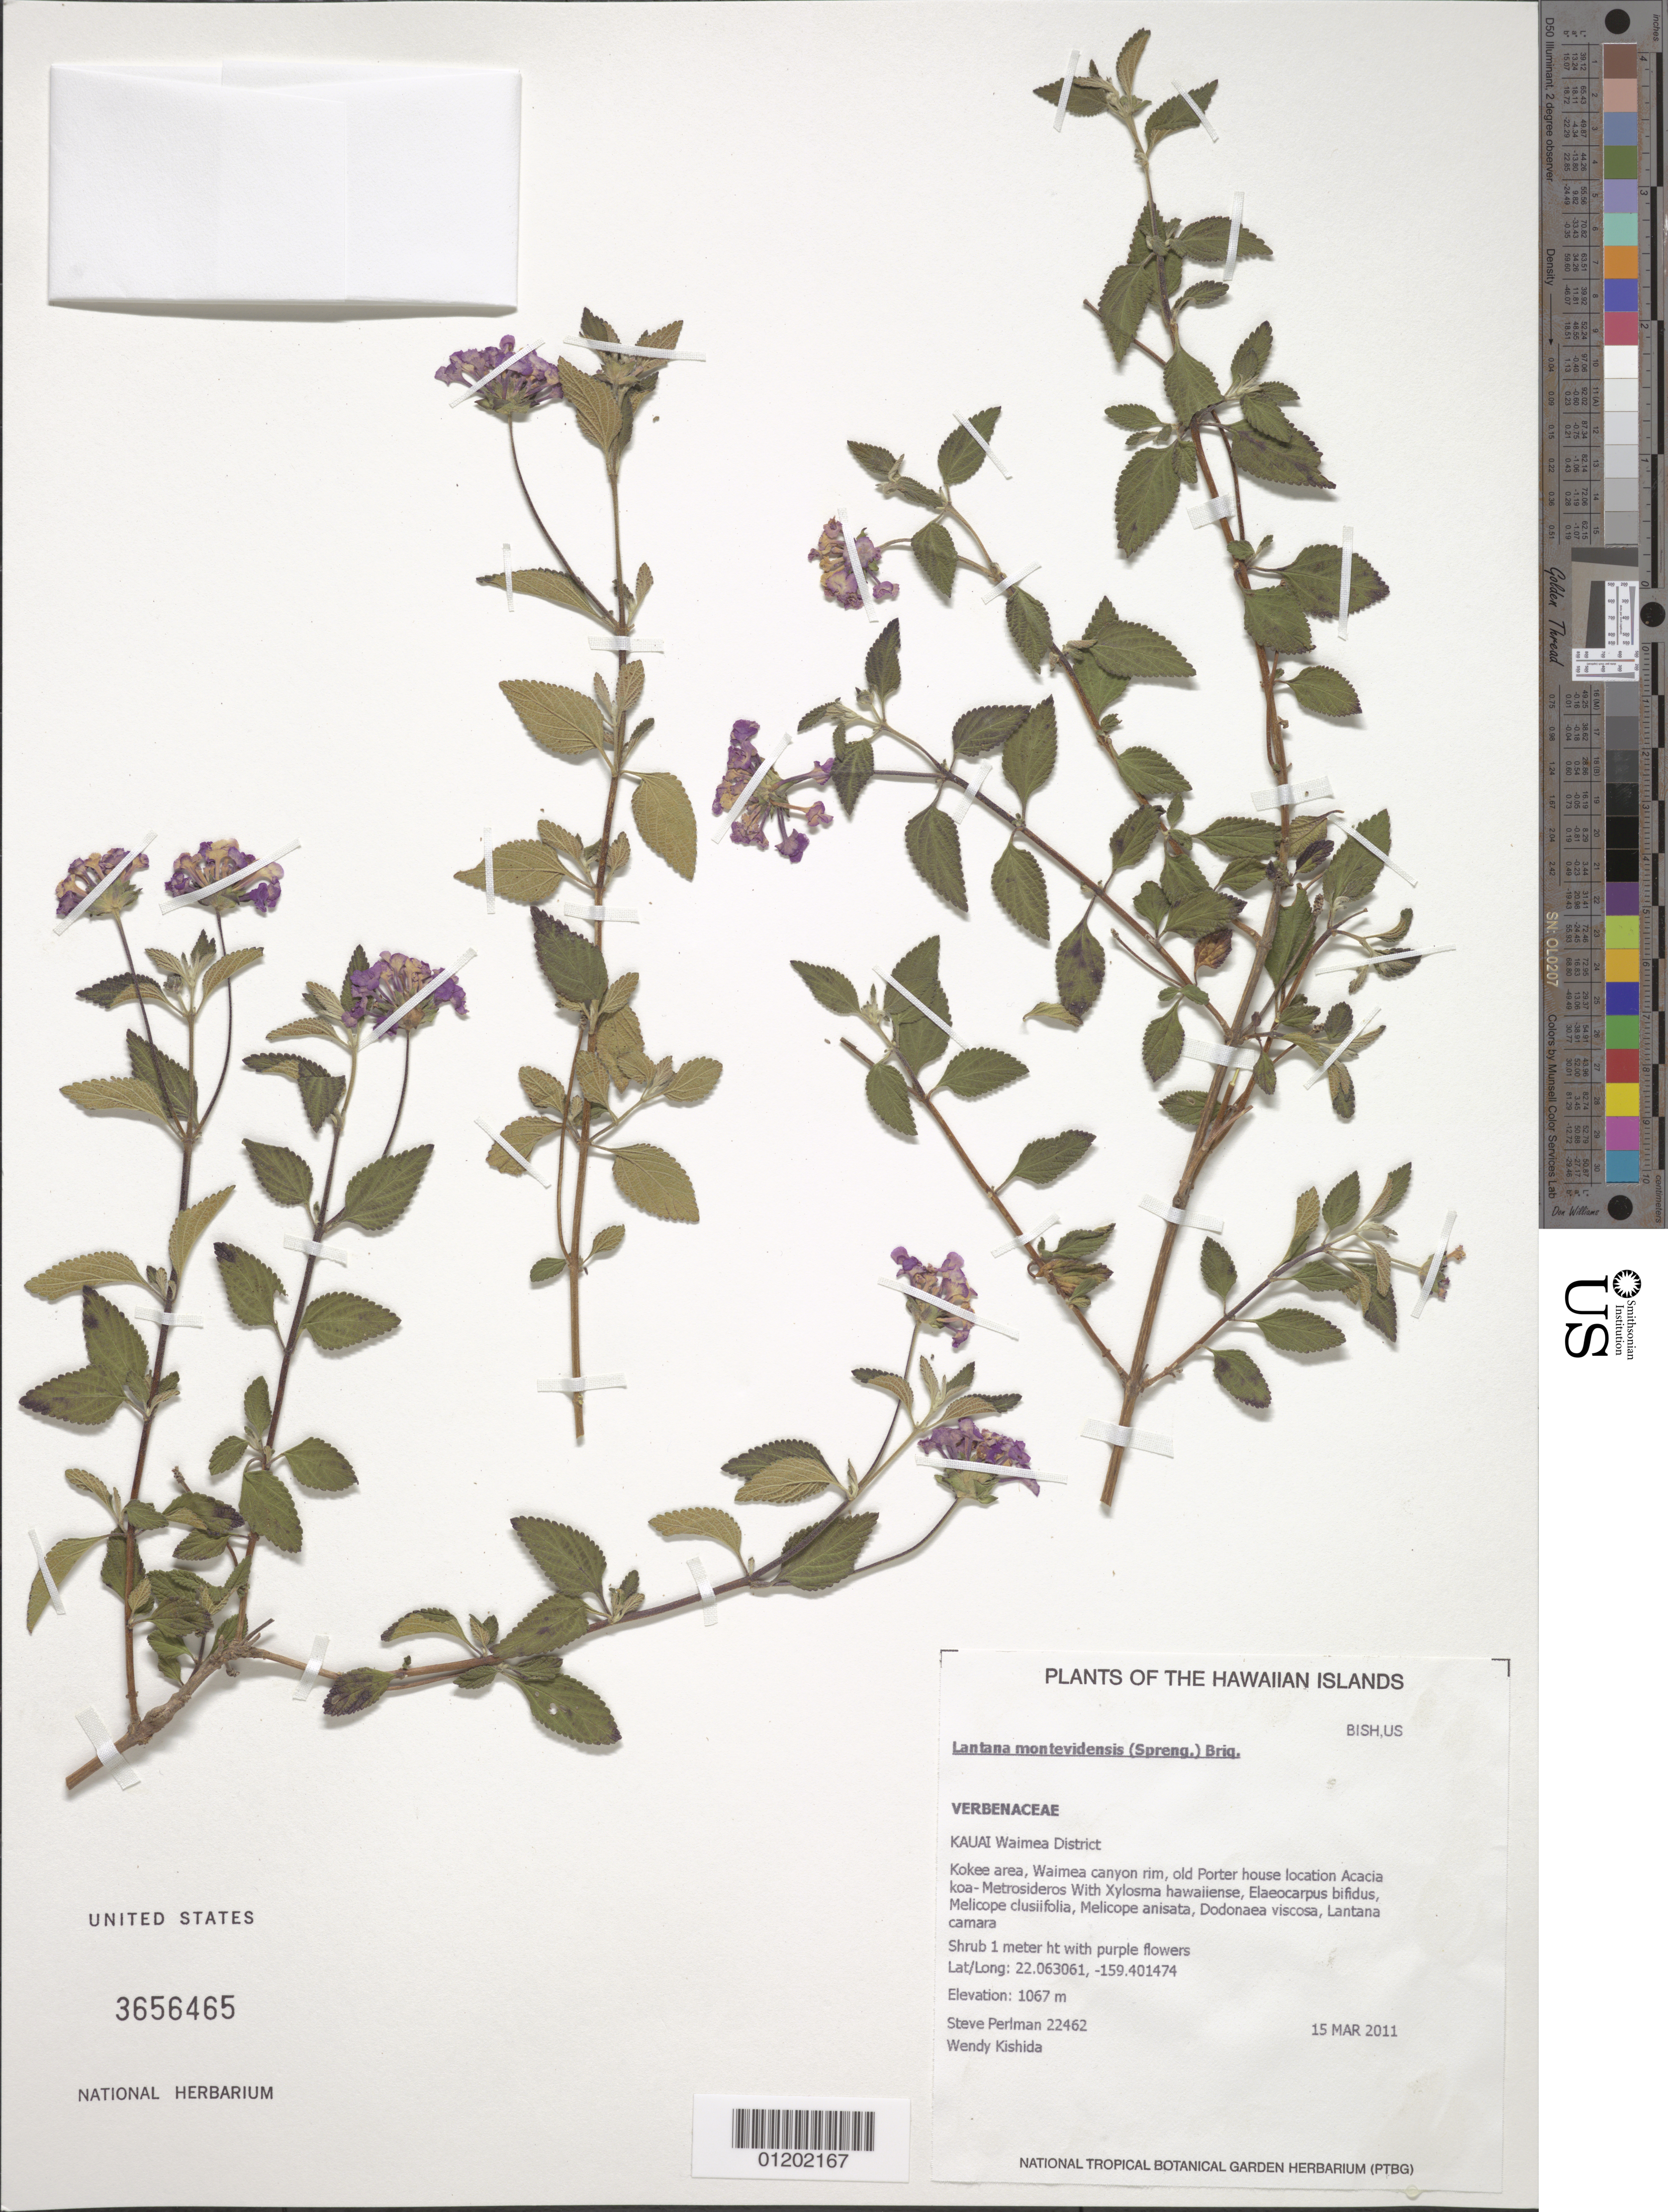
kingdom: Plantae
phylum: Tracheophyta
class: Magnoliopsida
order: Lamiales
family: Verbenaceae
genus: Lantana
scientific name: Lantana montevidensis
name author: (Spreng.) Briq.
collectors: S. P. Perlman & W. Kishida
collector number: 22462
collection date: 2011-03-15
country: United States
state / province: Hawaii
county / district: Kauai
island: Kaua'i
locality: Waimea District, Kokee area, Waimea canyon rim, old Porter house location.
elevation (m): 1067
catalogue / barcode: US 3656465